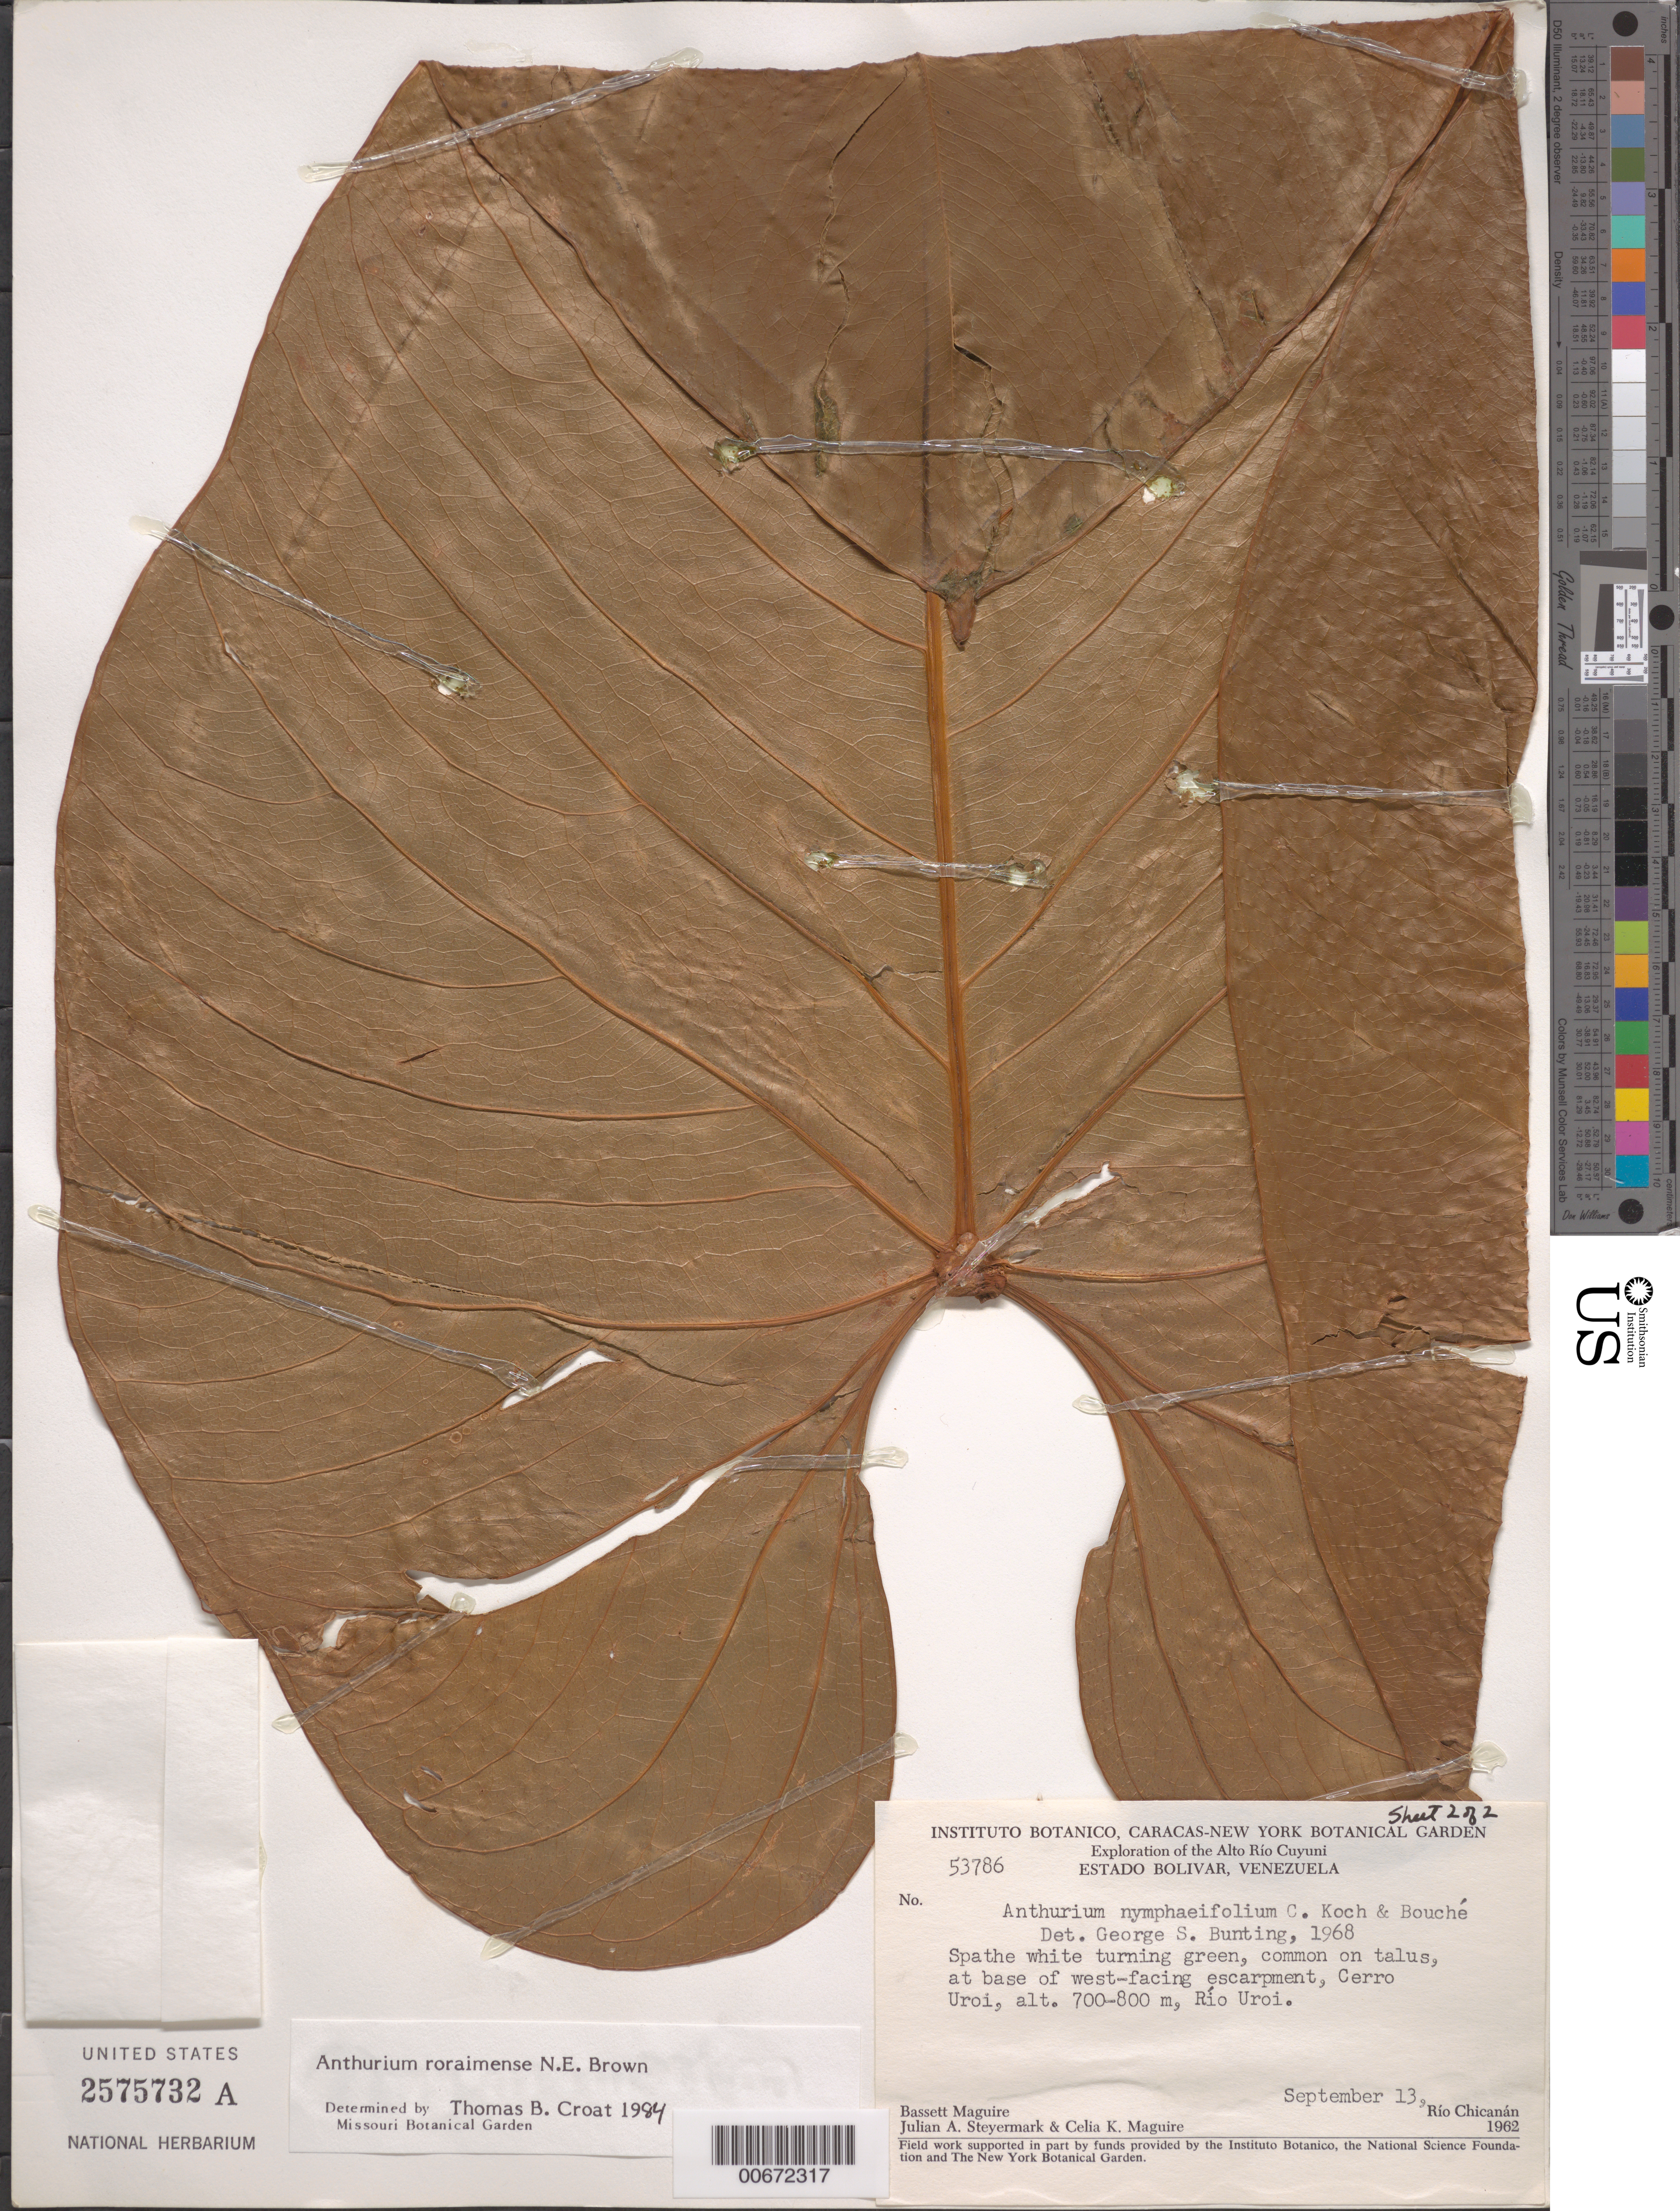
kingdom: Plantae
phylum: Tracheophyta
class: Liliopsida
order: Alismatales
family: Araceae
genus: Anthurium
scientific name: Anthurium roraimense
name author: N.E. Br. in Thurn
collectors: B. Maguire, J. Steyermark & C. K. Maguire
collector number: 53786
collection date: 1962-09-13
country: Venezuela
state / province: Bolivar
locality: The Alto Río Cuyuni. At base of west-facing escarpment, Cerro Uroi, Río Uroi. Río Chicanán.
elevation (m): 700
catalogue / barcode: US 2575732A